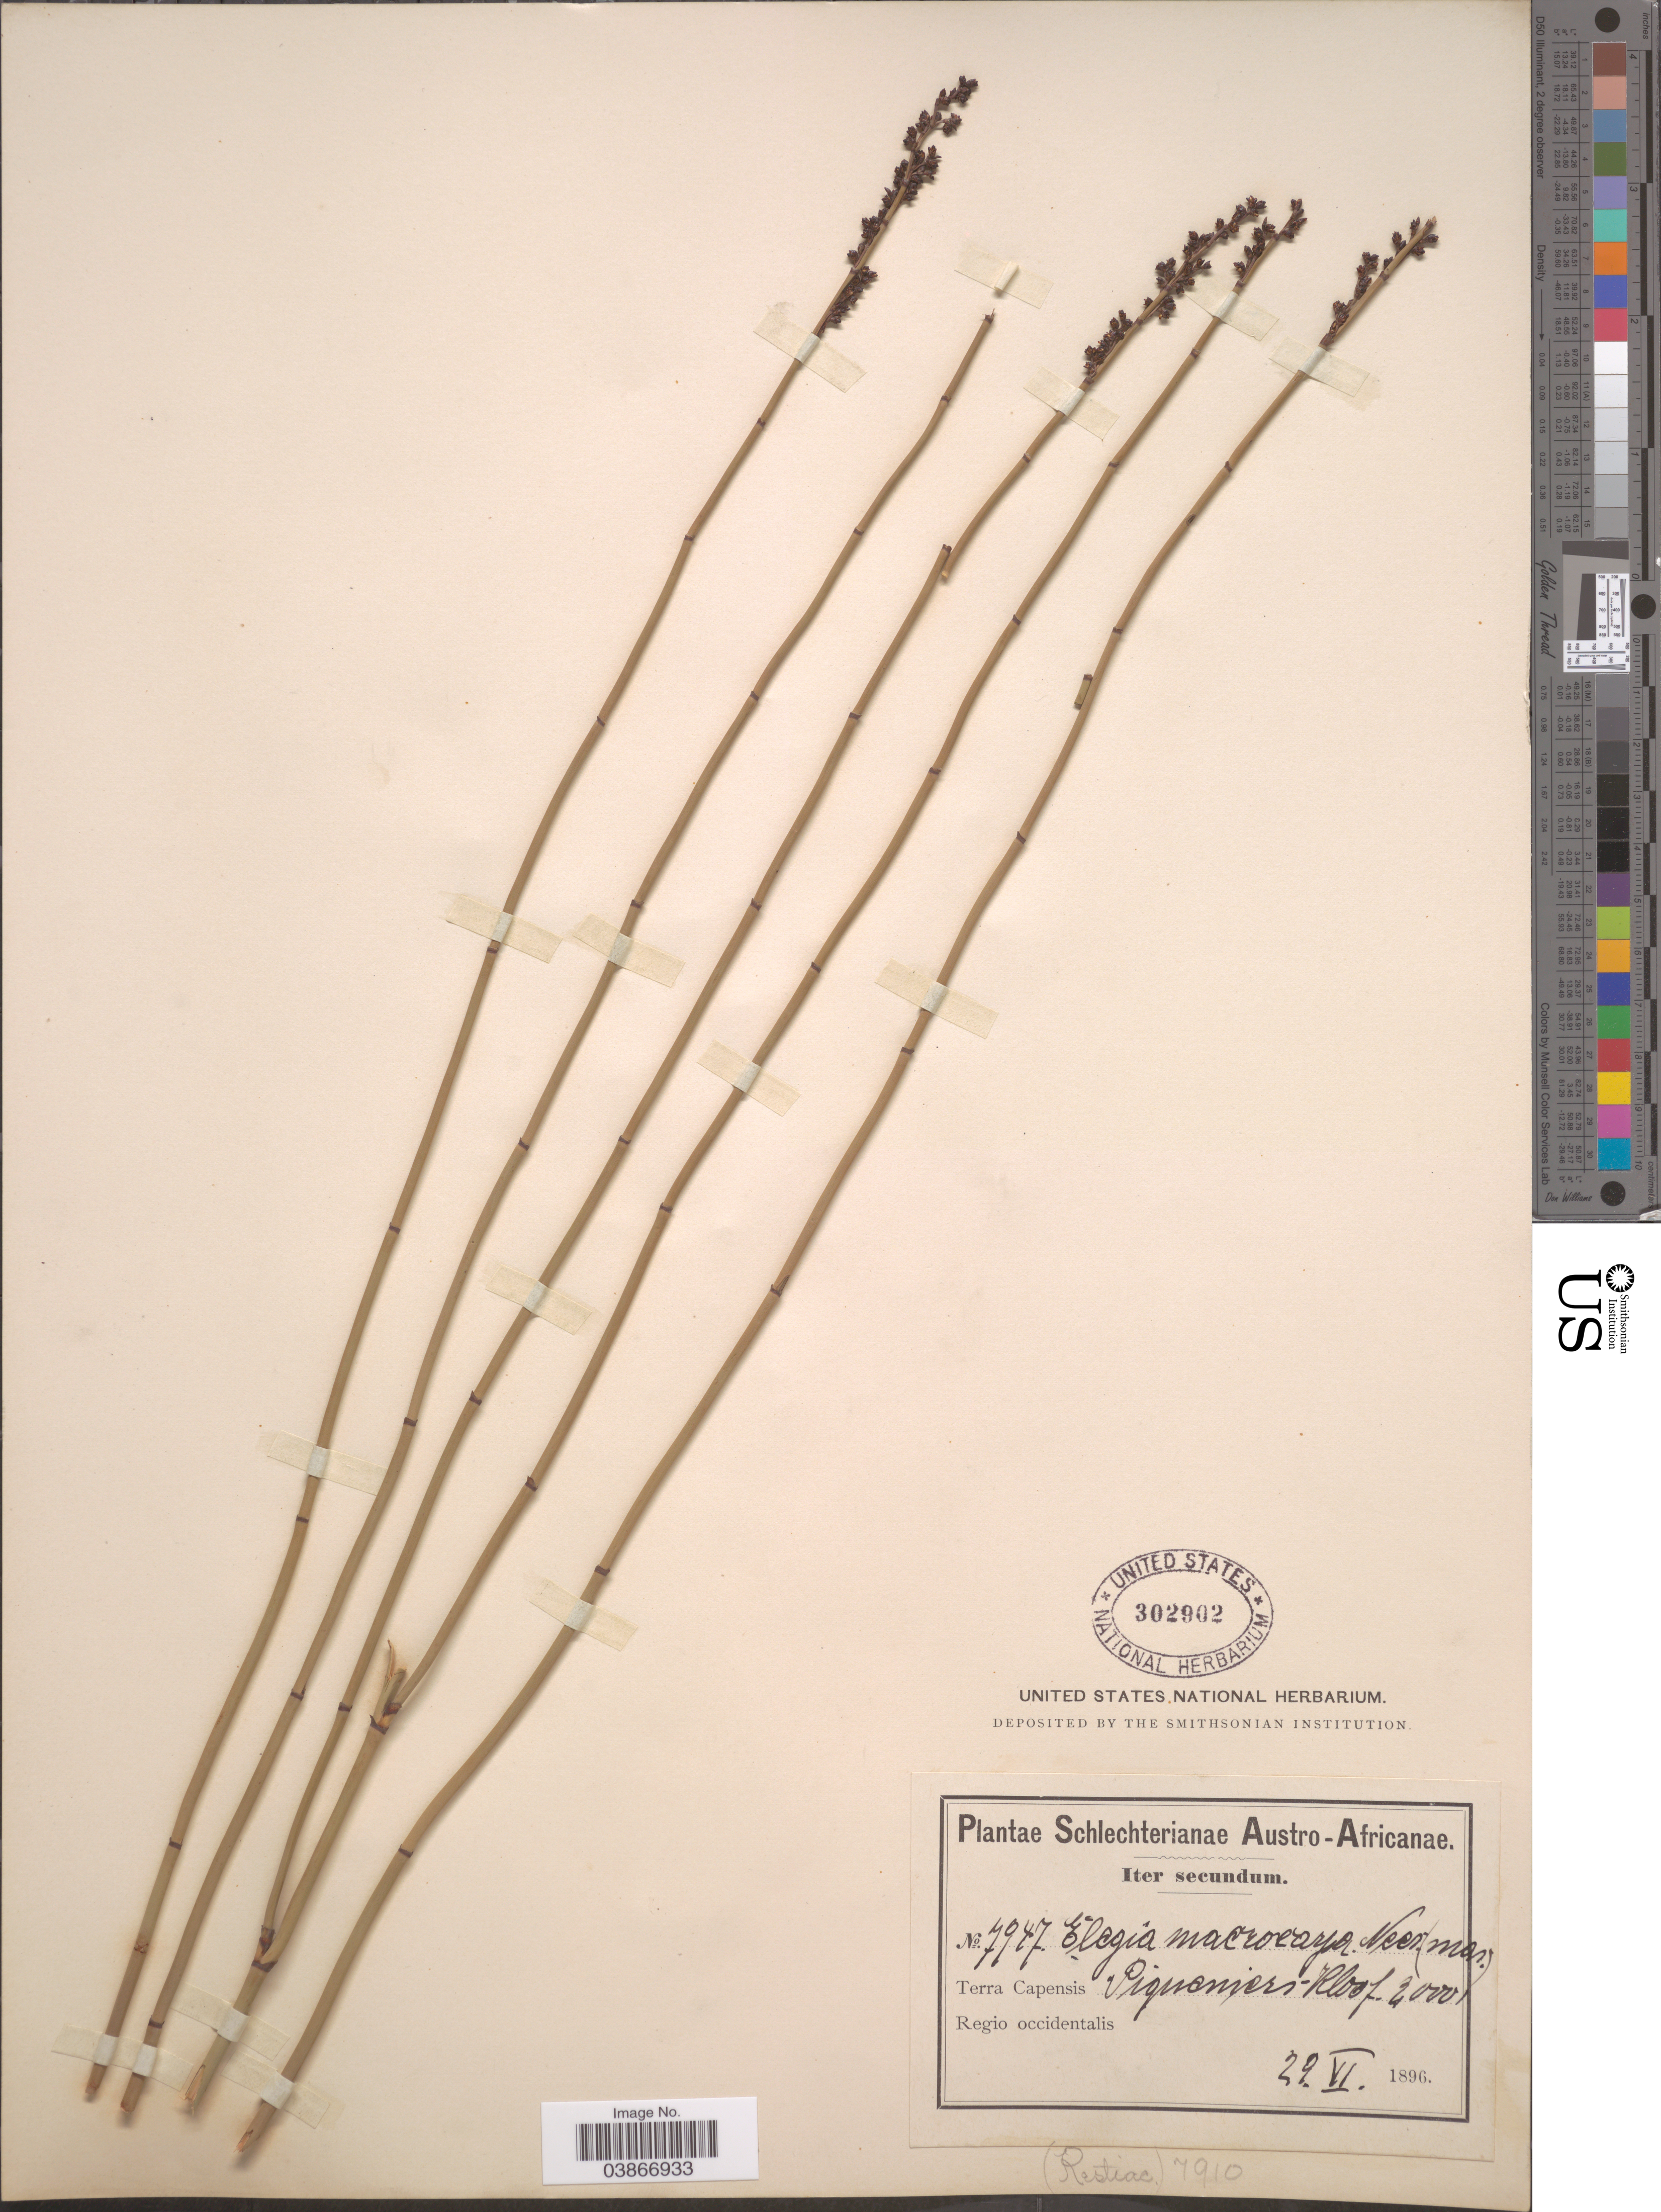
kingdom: Plantae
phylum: Tracheophyta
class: Liliopsida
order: Poales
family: Restionaceae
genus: Elegia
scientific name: Elegia macrocarpa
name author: (Kunth) Moline & H.P. Linder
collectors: Schlechter, --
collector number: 7947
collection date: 1896-06-29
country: South Africa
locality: Austro-Africanae. Terra Capensis Piqueniers-Kloof. Regio occidentalis.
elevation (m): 914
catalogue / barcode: US 302902